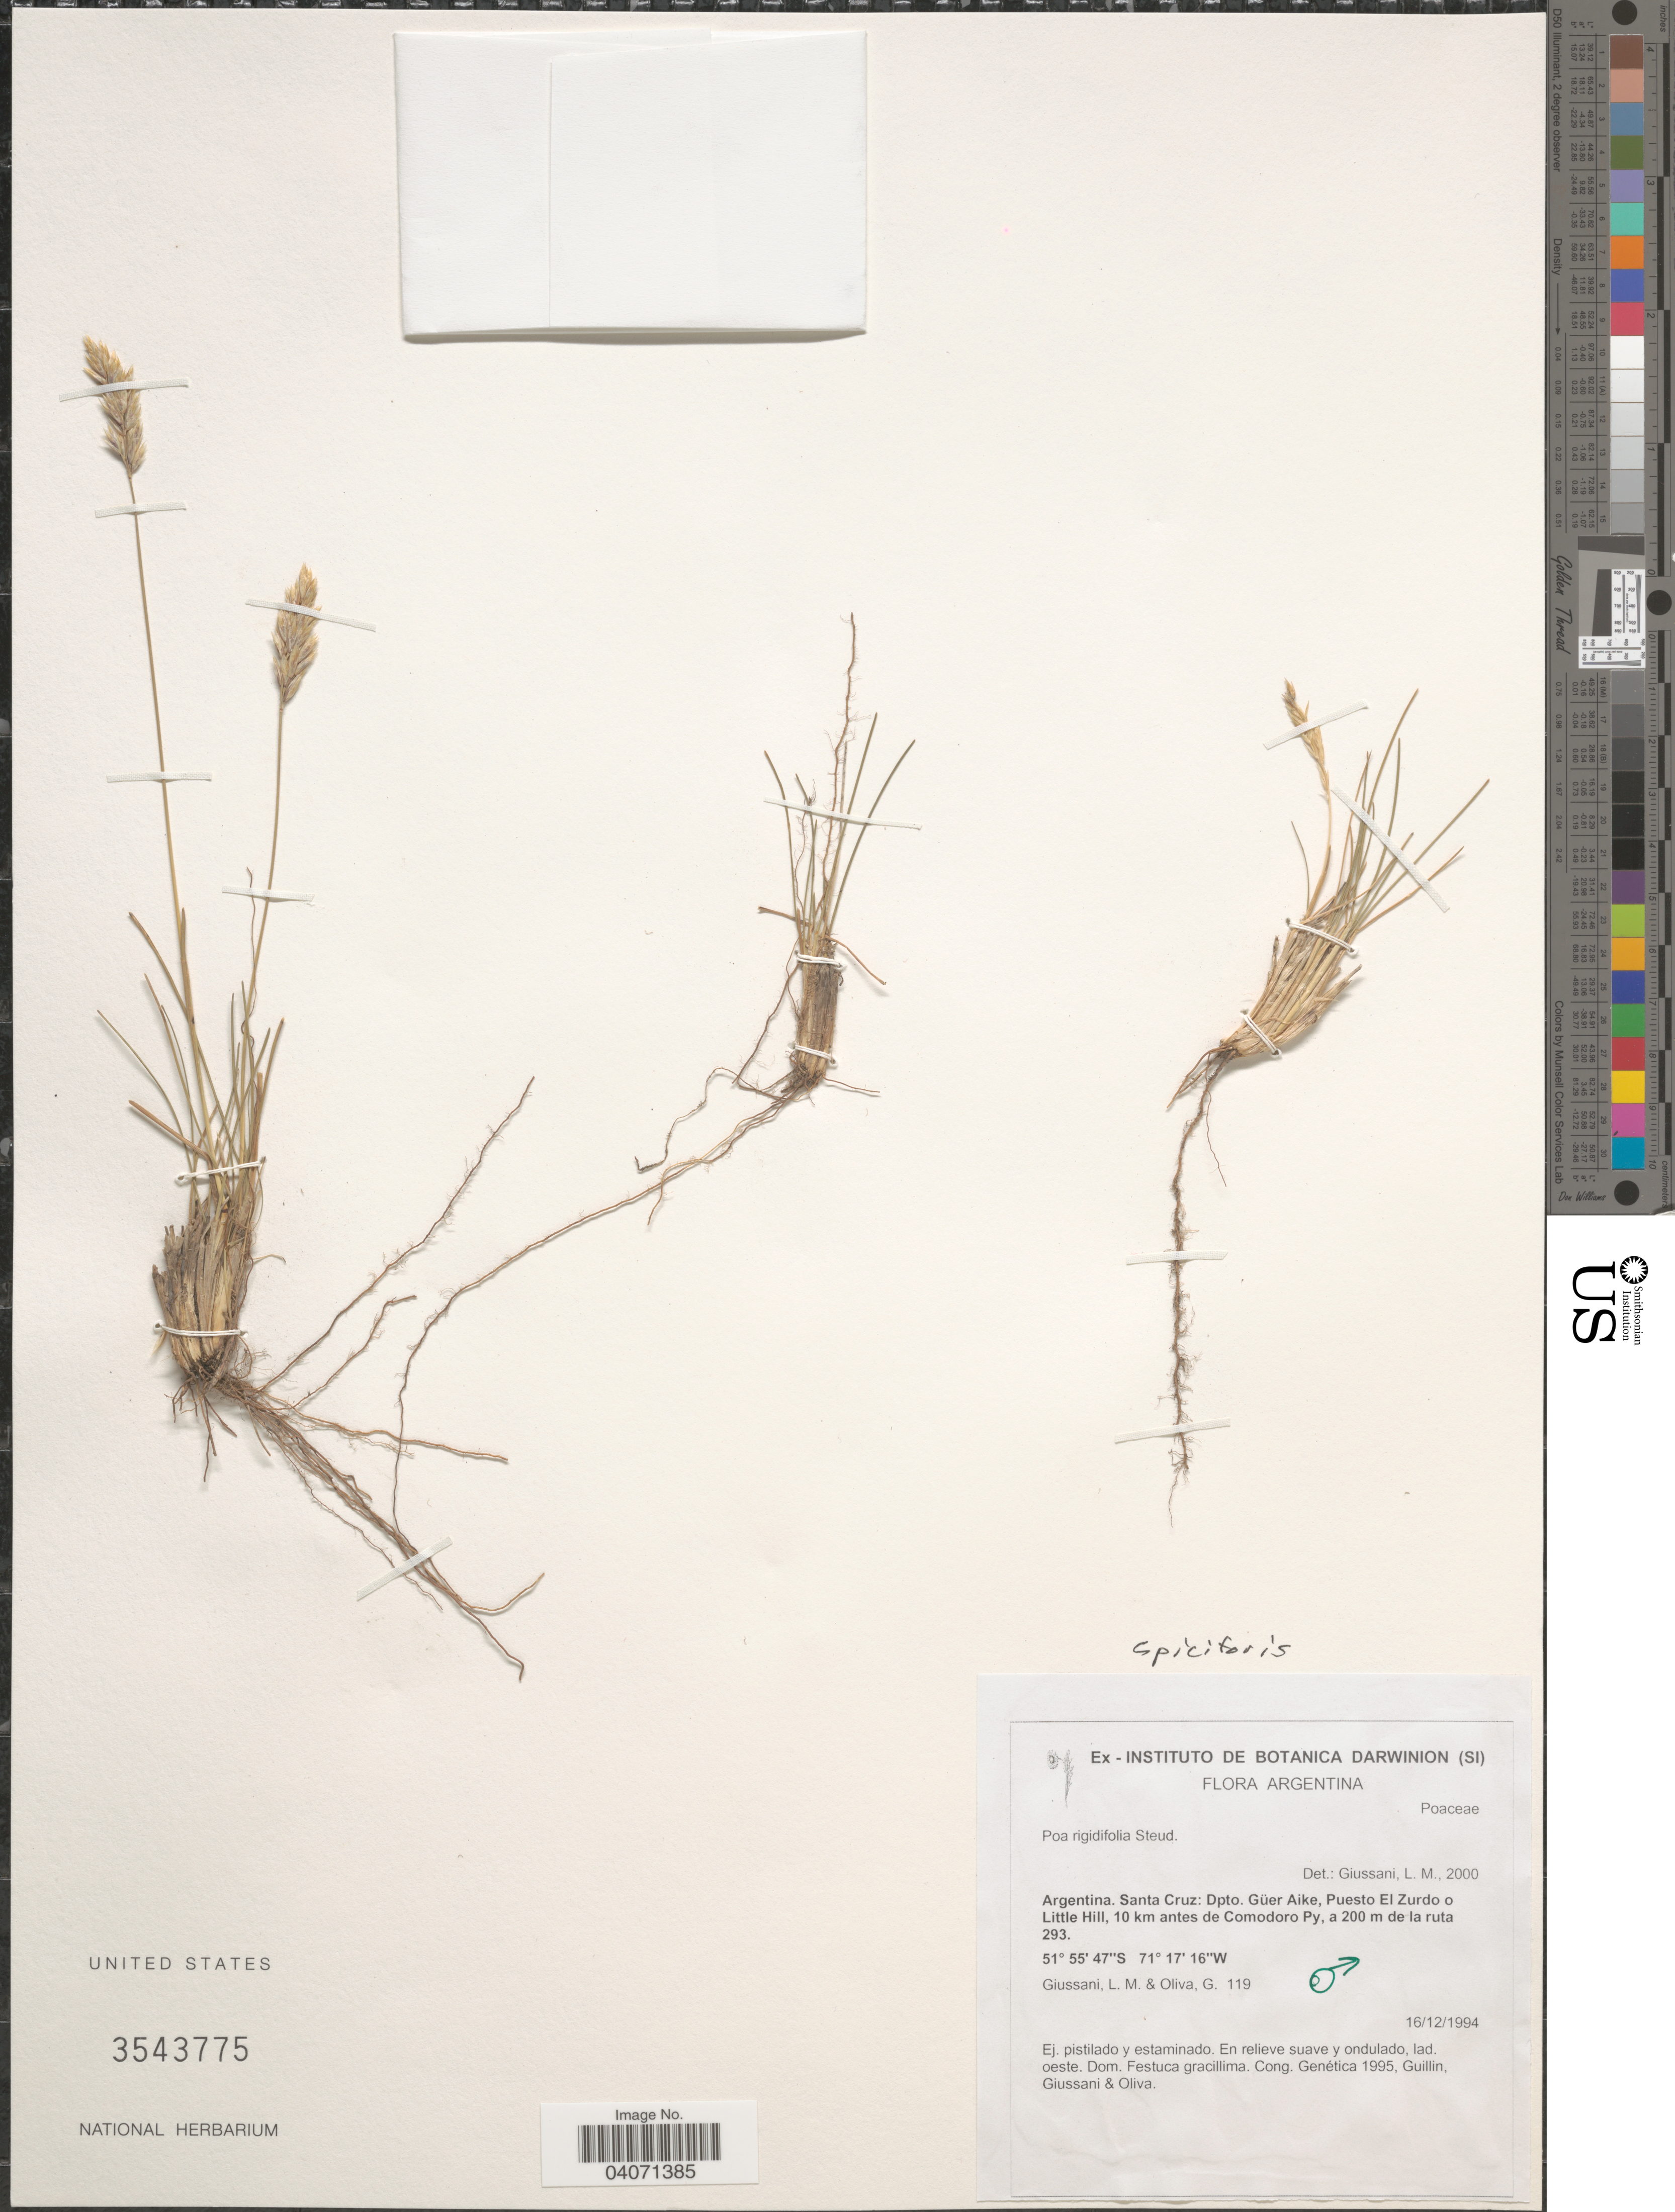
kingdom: Plantae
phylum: Tracheophyta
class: Liliopsida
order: Poales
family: Poaceae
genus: Poa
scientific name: Poa spiciformis var. spiciformis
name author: Steud.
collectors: L. Giussani & G. Oliva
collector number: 119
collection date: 1994-12-16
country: Argentina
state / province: Santa Cruz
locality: Dpto. Güer Aike, Puesto El Zurdo o Little Hill, 10 km antes de Comodoro Py, a 200 m de la ruta 293.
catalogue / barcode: US 3543775